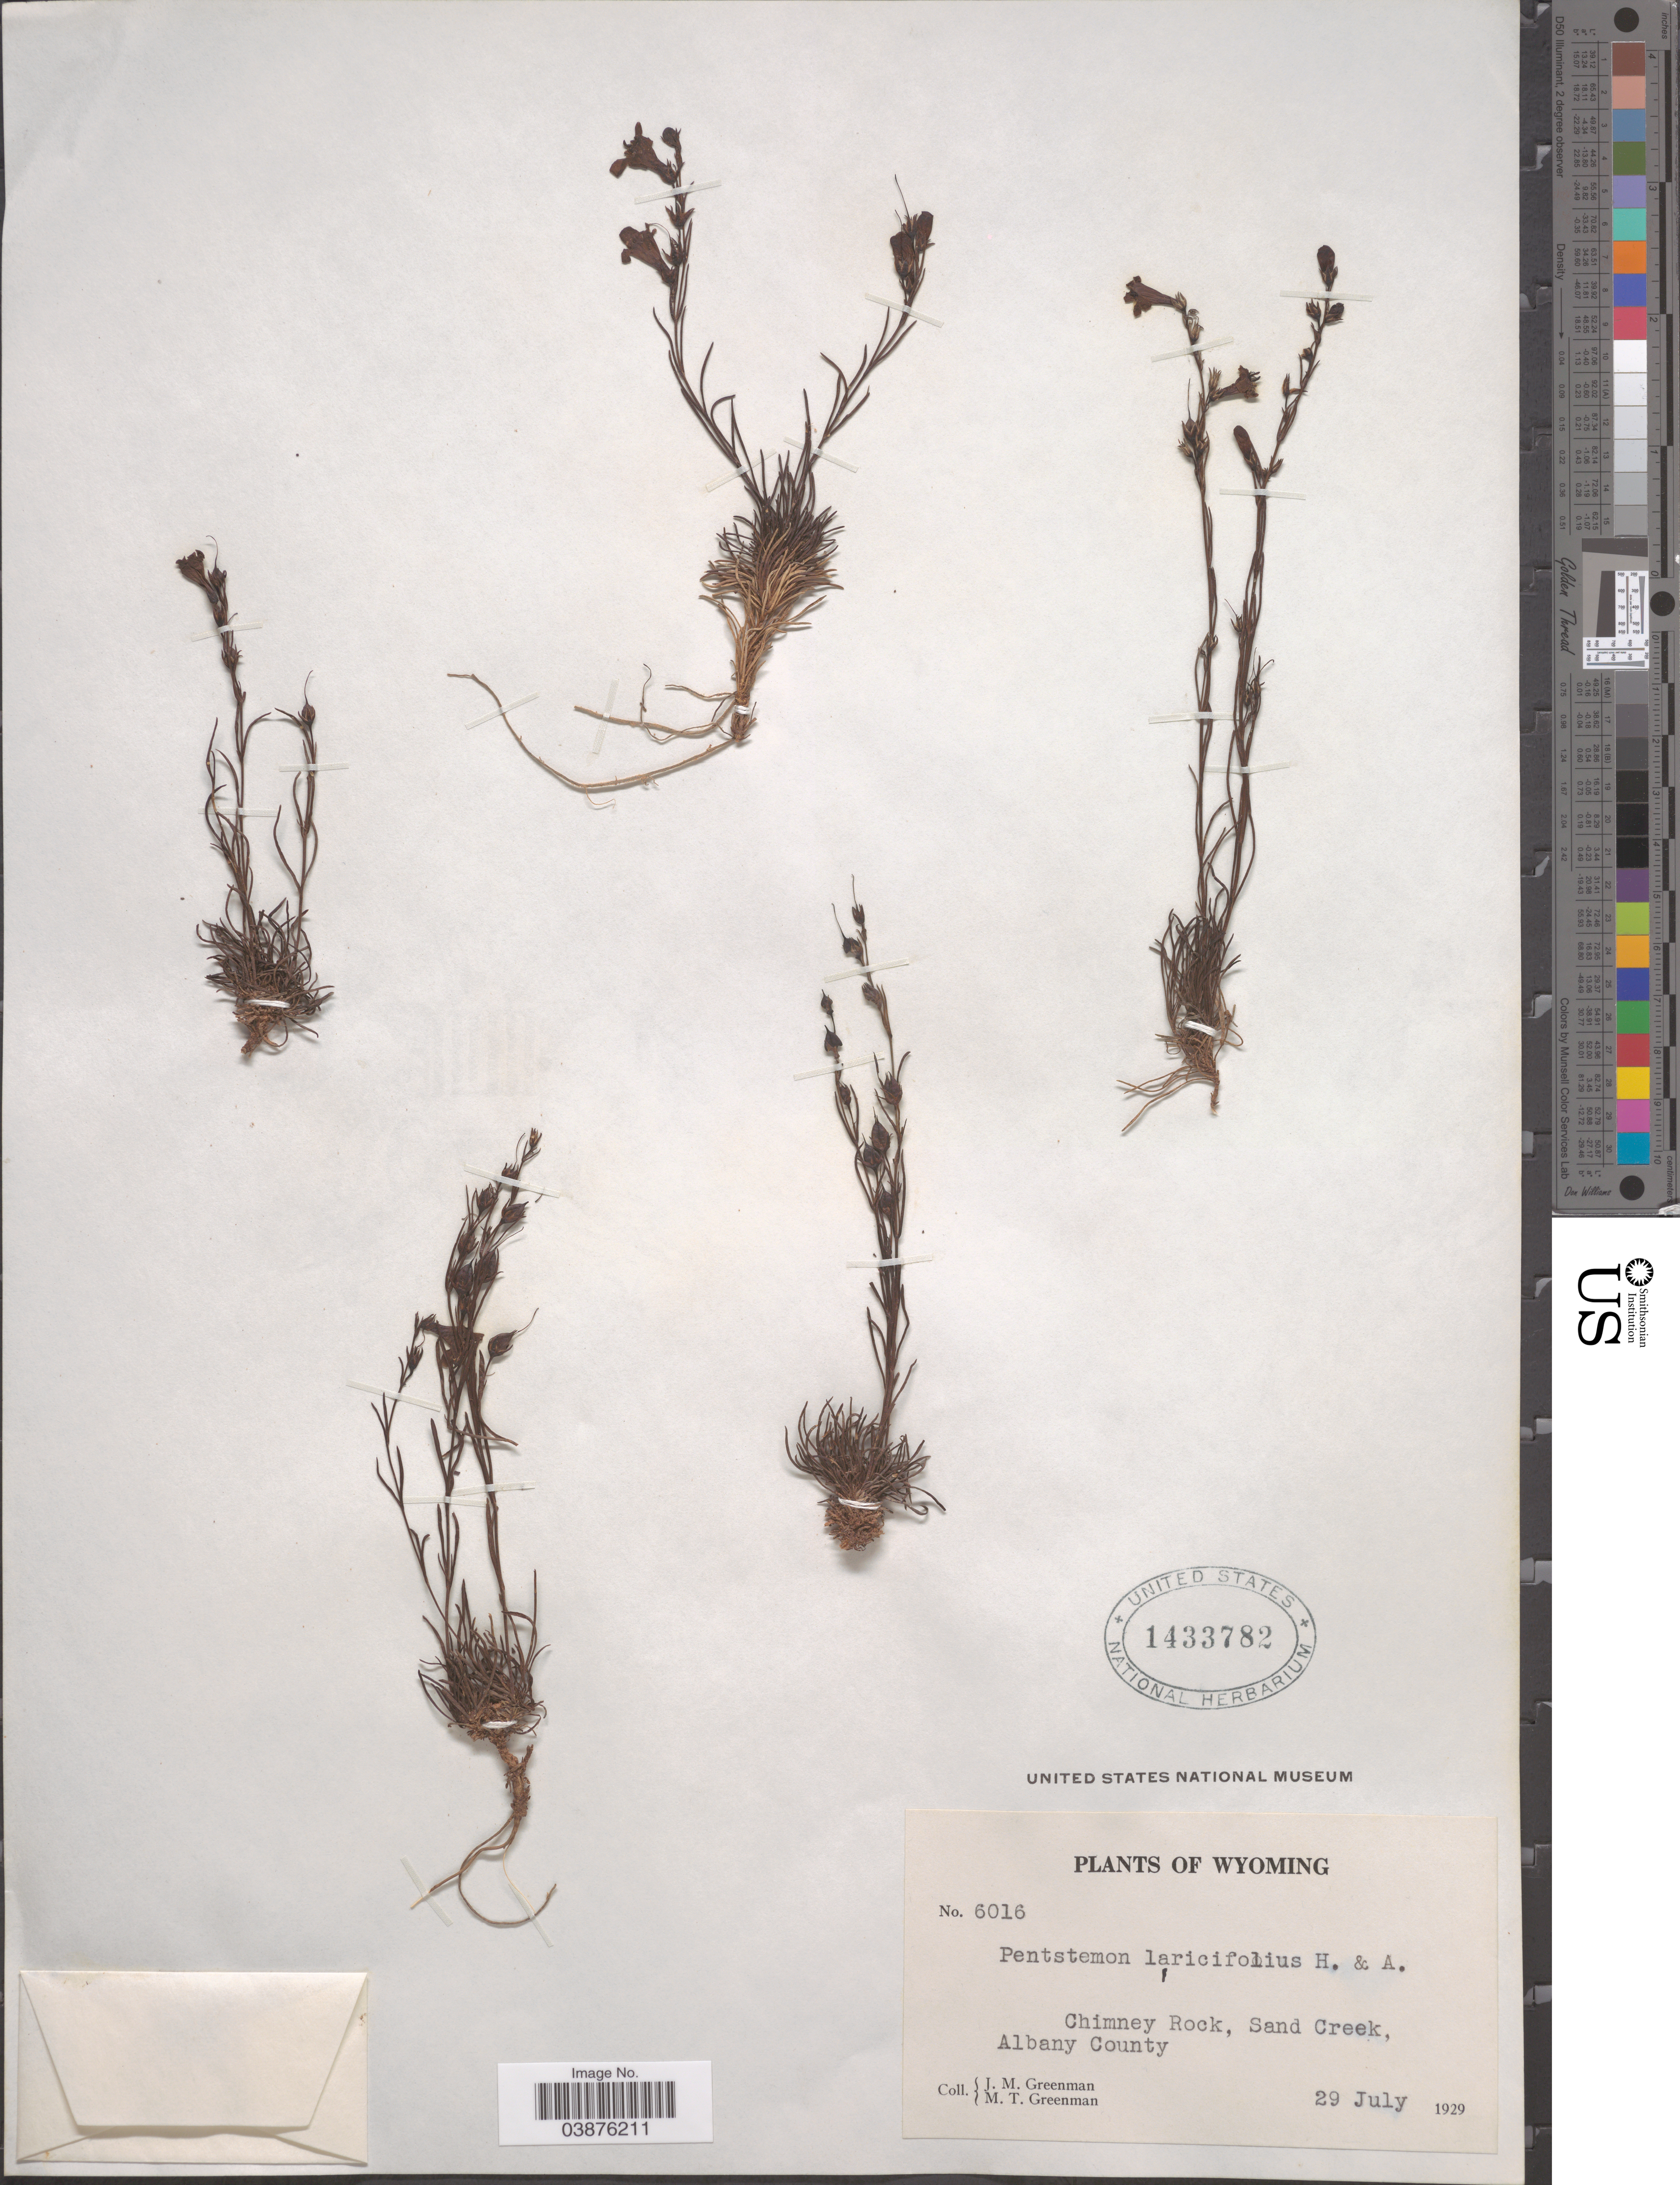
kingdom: Plantae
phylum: Tracheophyta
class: Magnoliopsida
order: Lamiales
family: Plantaginaceae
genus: Penstemon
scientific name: Penstemon laricifolius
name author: Hook. & Arn.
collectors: J. M. Greenman & M. Greenman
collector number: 6016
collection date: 1929-07-29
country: United States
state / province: Wyoming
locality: Chimney Rock, Sand Creek, Albany County.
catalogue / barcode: US 1433782